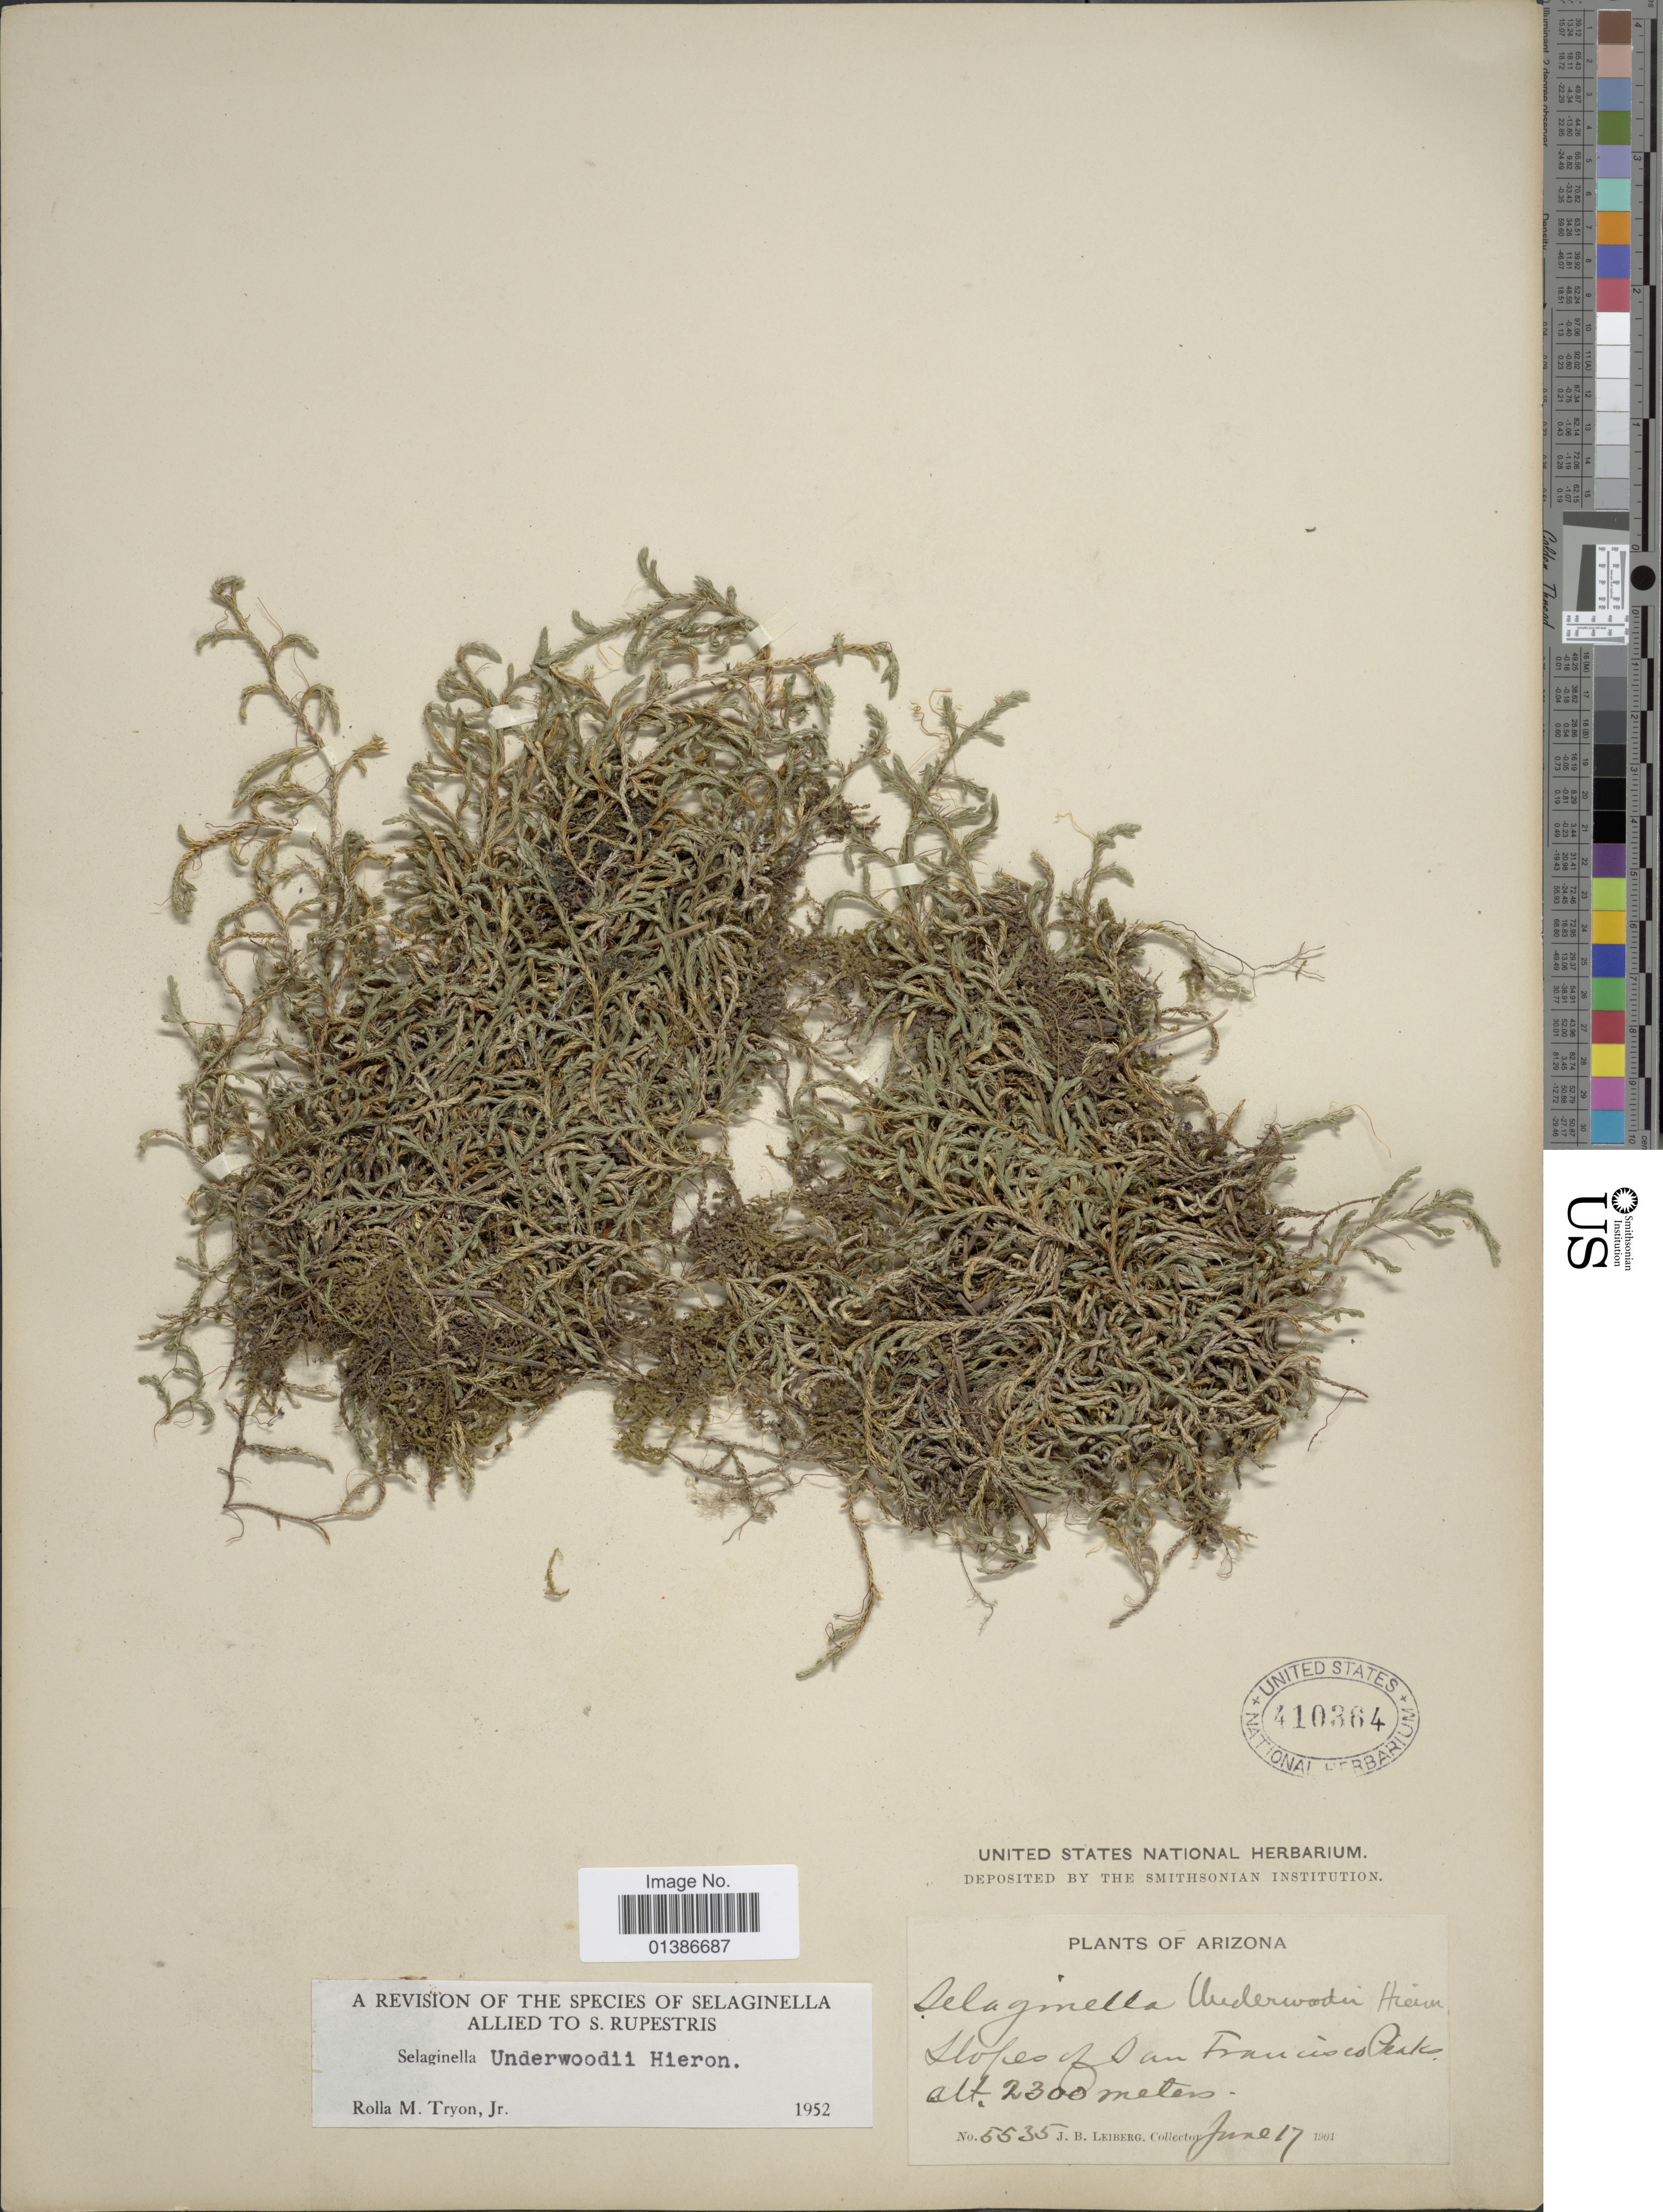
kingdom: Plantae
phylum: Tracheophyta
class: Lycopodiopsida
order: Selaginellales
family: Selaginellaceae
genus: Selaginella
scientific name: Selaginella underwoodii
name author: Hieron.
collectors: J. B. Leiberg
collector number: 5535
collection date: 1901-06-17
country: United States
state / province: Arizona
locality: Slopes of San Francisco Peaks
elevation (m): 2300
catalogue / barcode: US 410364